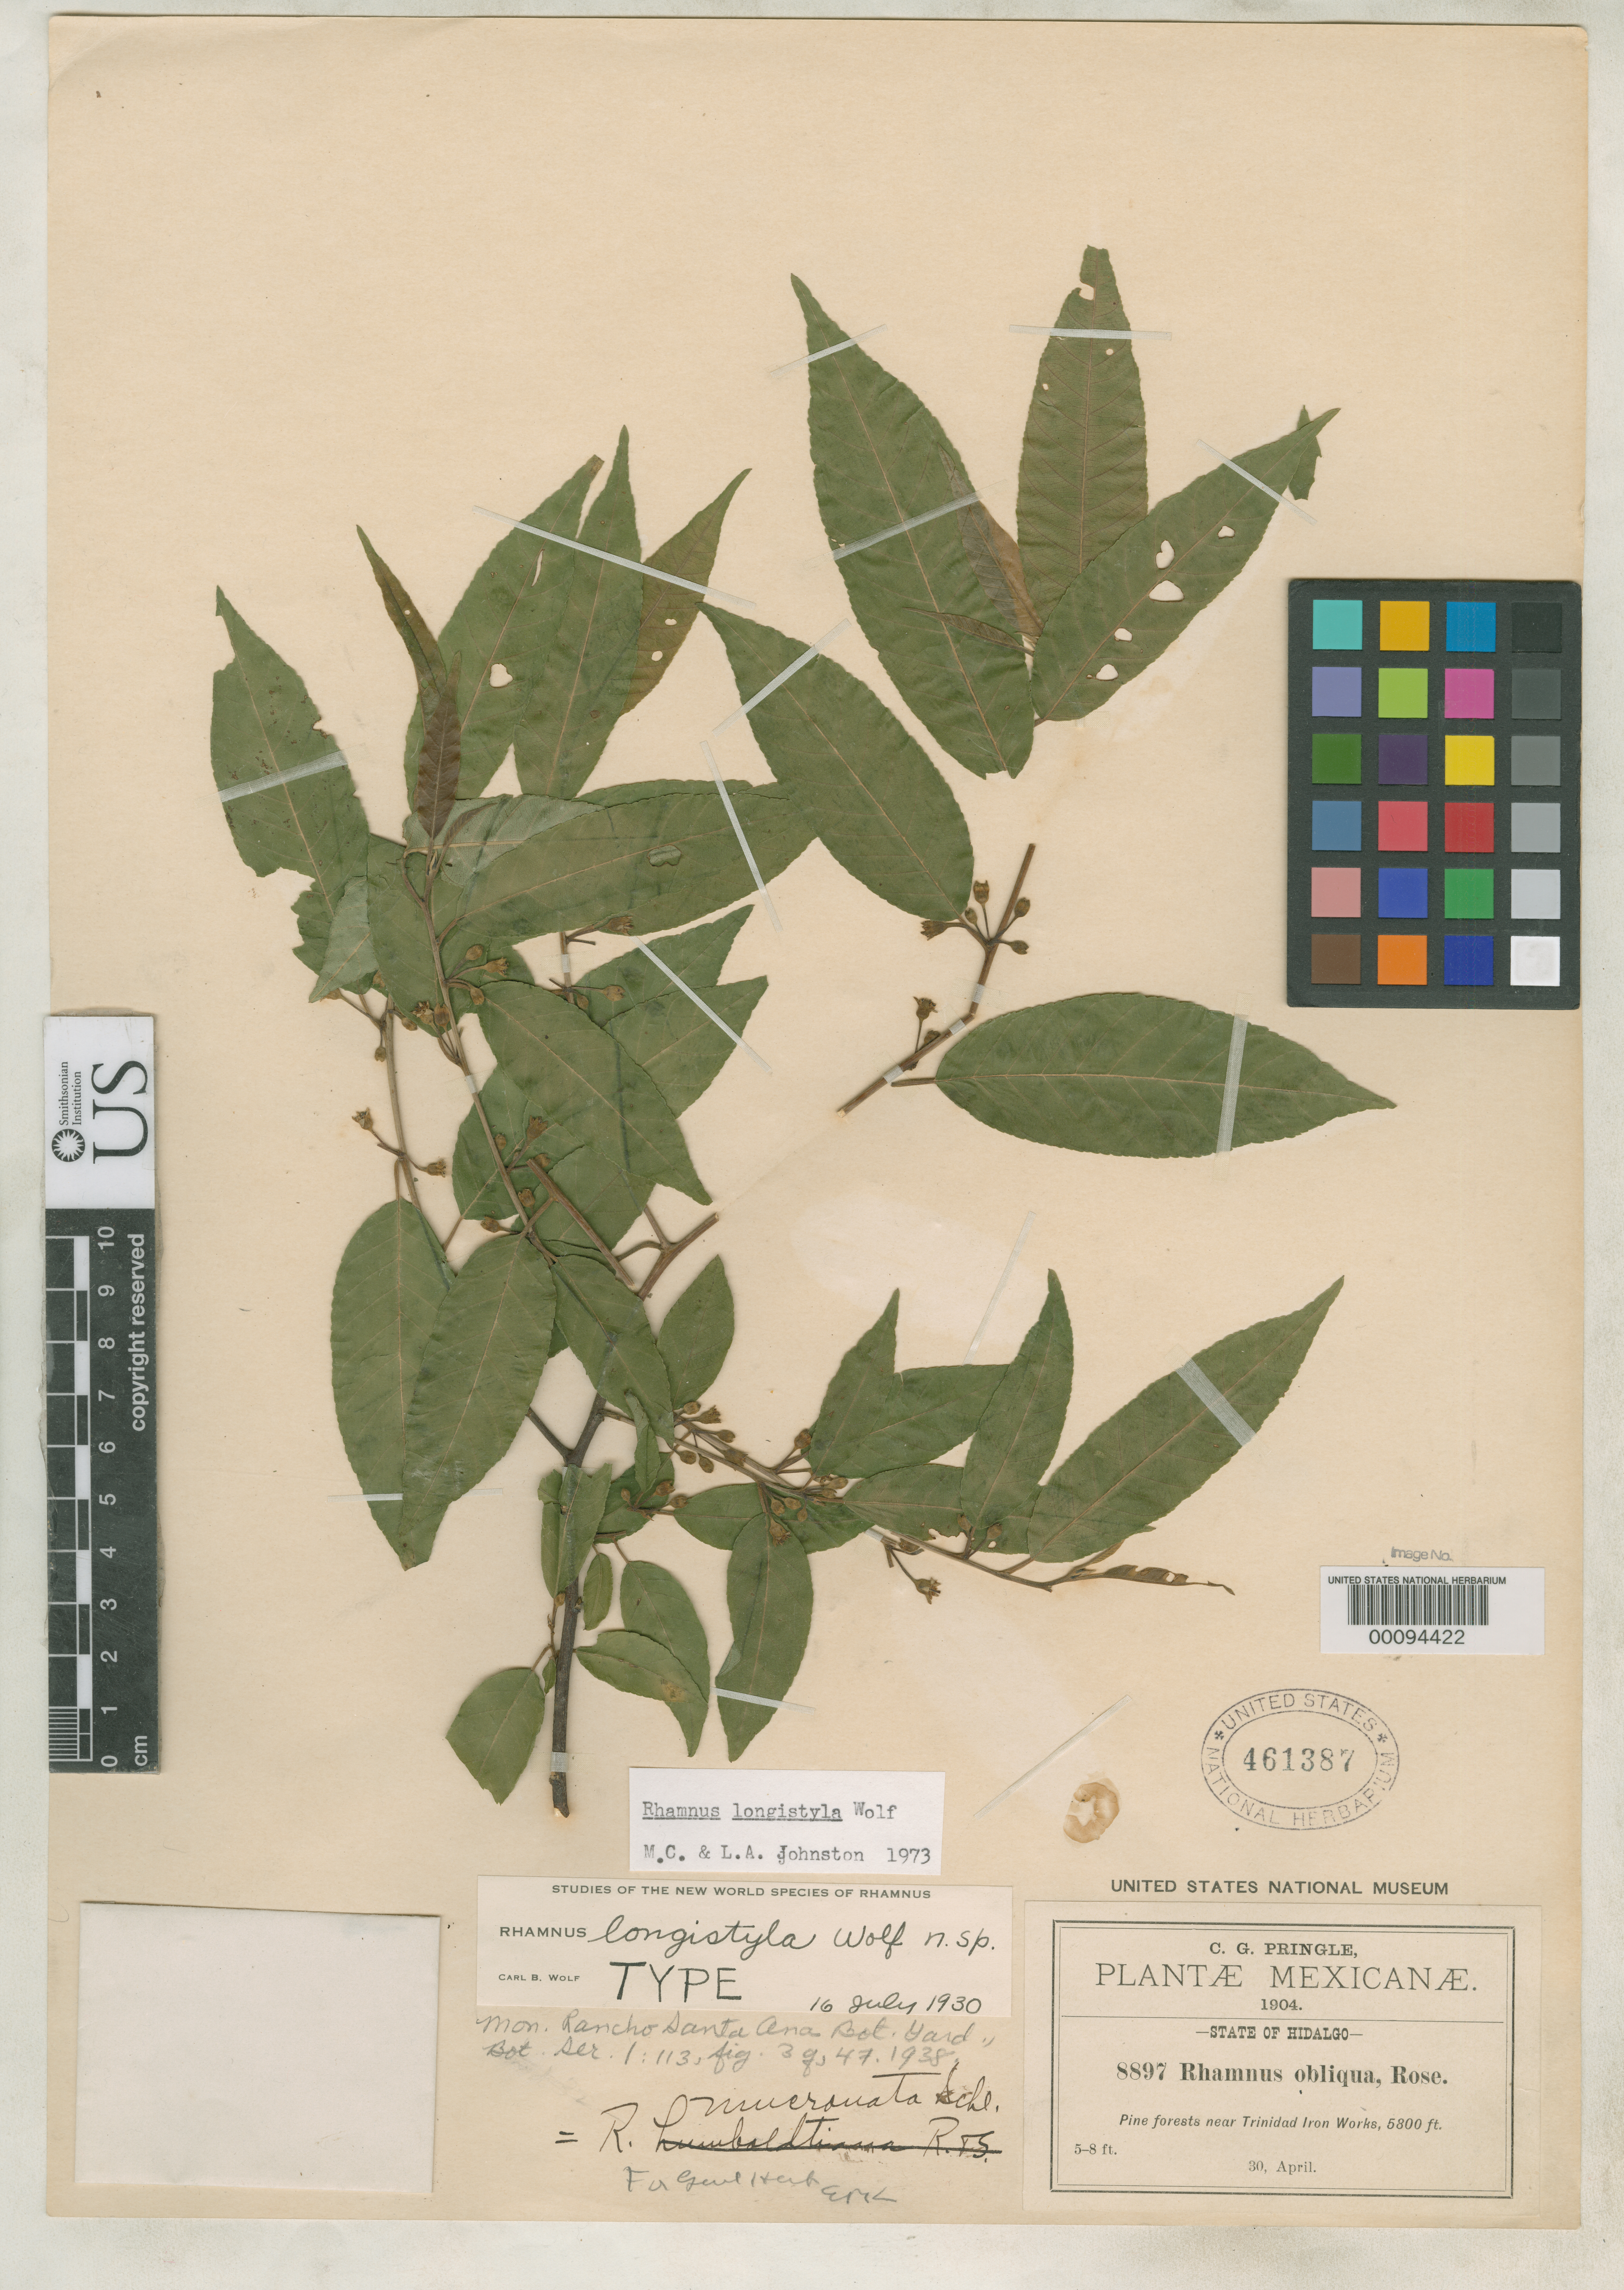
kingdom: Plantae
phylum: Tracheophyta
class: Magnoliopsida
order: Rosales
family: Rhamnaceae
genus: Rhamnus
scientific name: Rhamnus longistyla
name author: C.B. Wolf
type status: Type Collection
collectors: C. G. Pringle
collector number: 8897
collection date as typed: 30 Apr 1904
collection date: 1904-04-30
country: Mexico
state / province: Hidalgo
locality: Near Trinidad Iron Works.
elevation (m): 1615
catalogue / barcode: US 461387